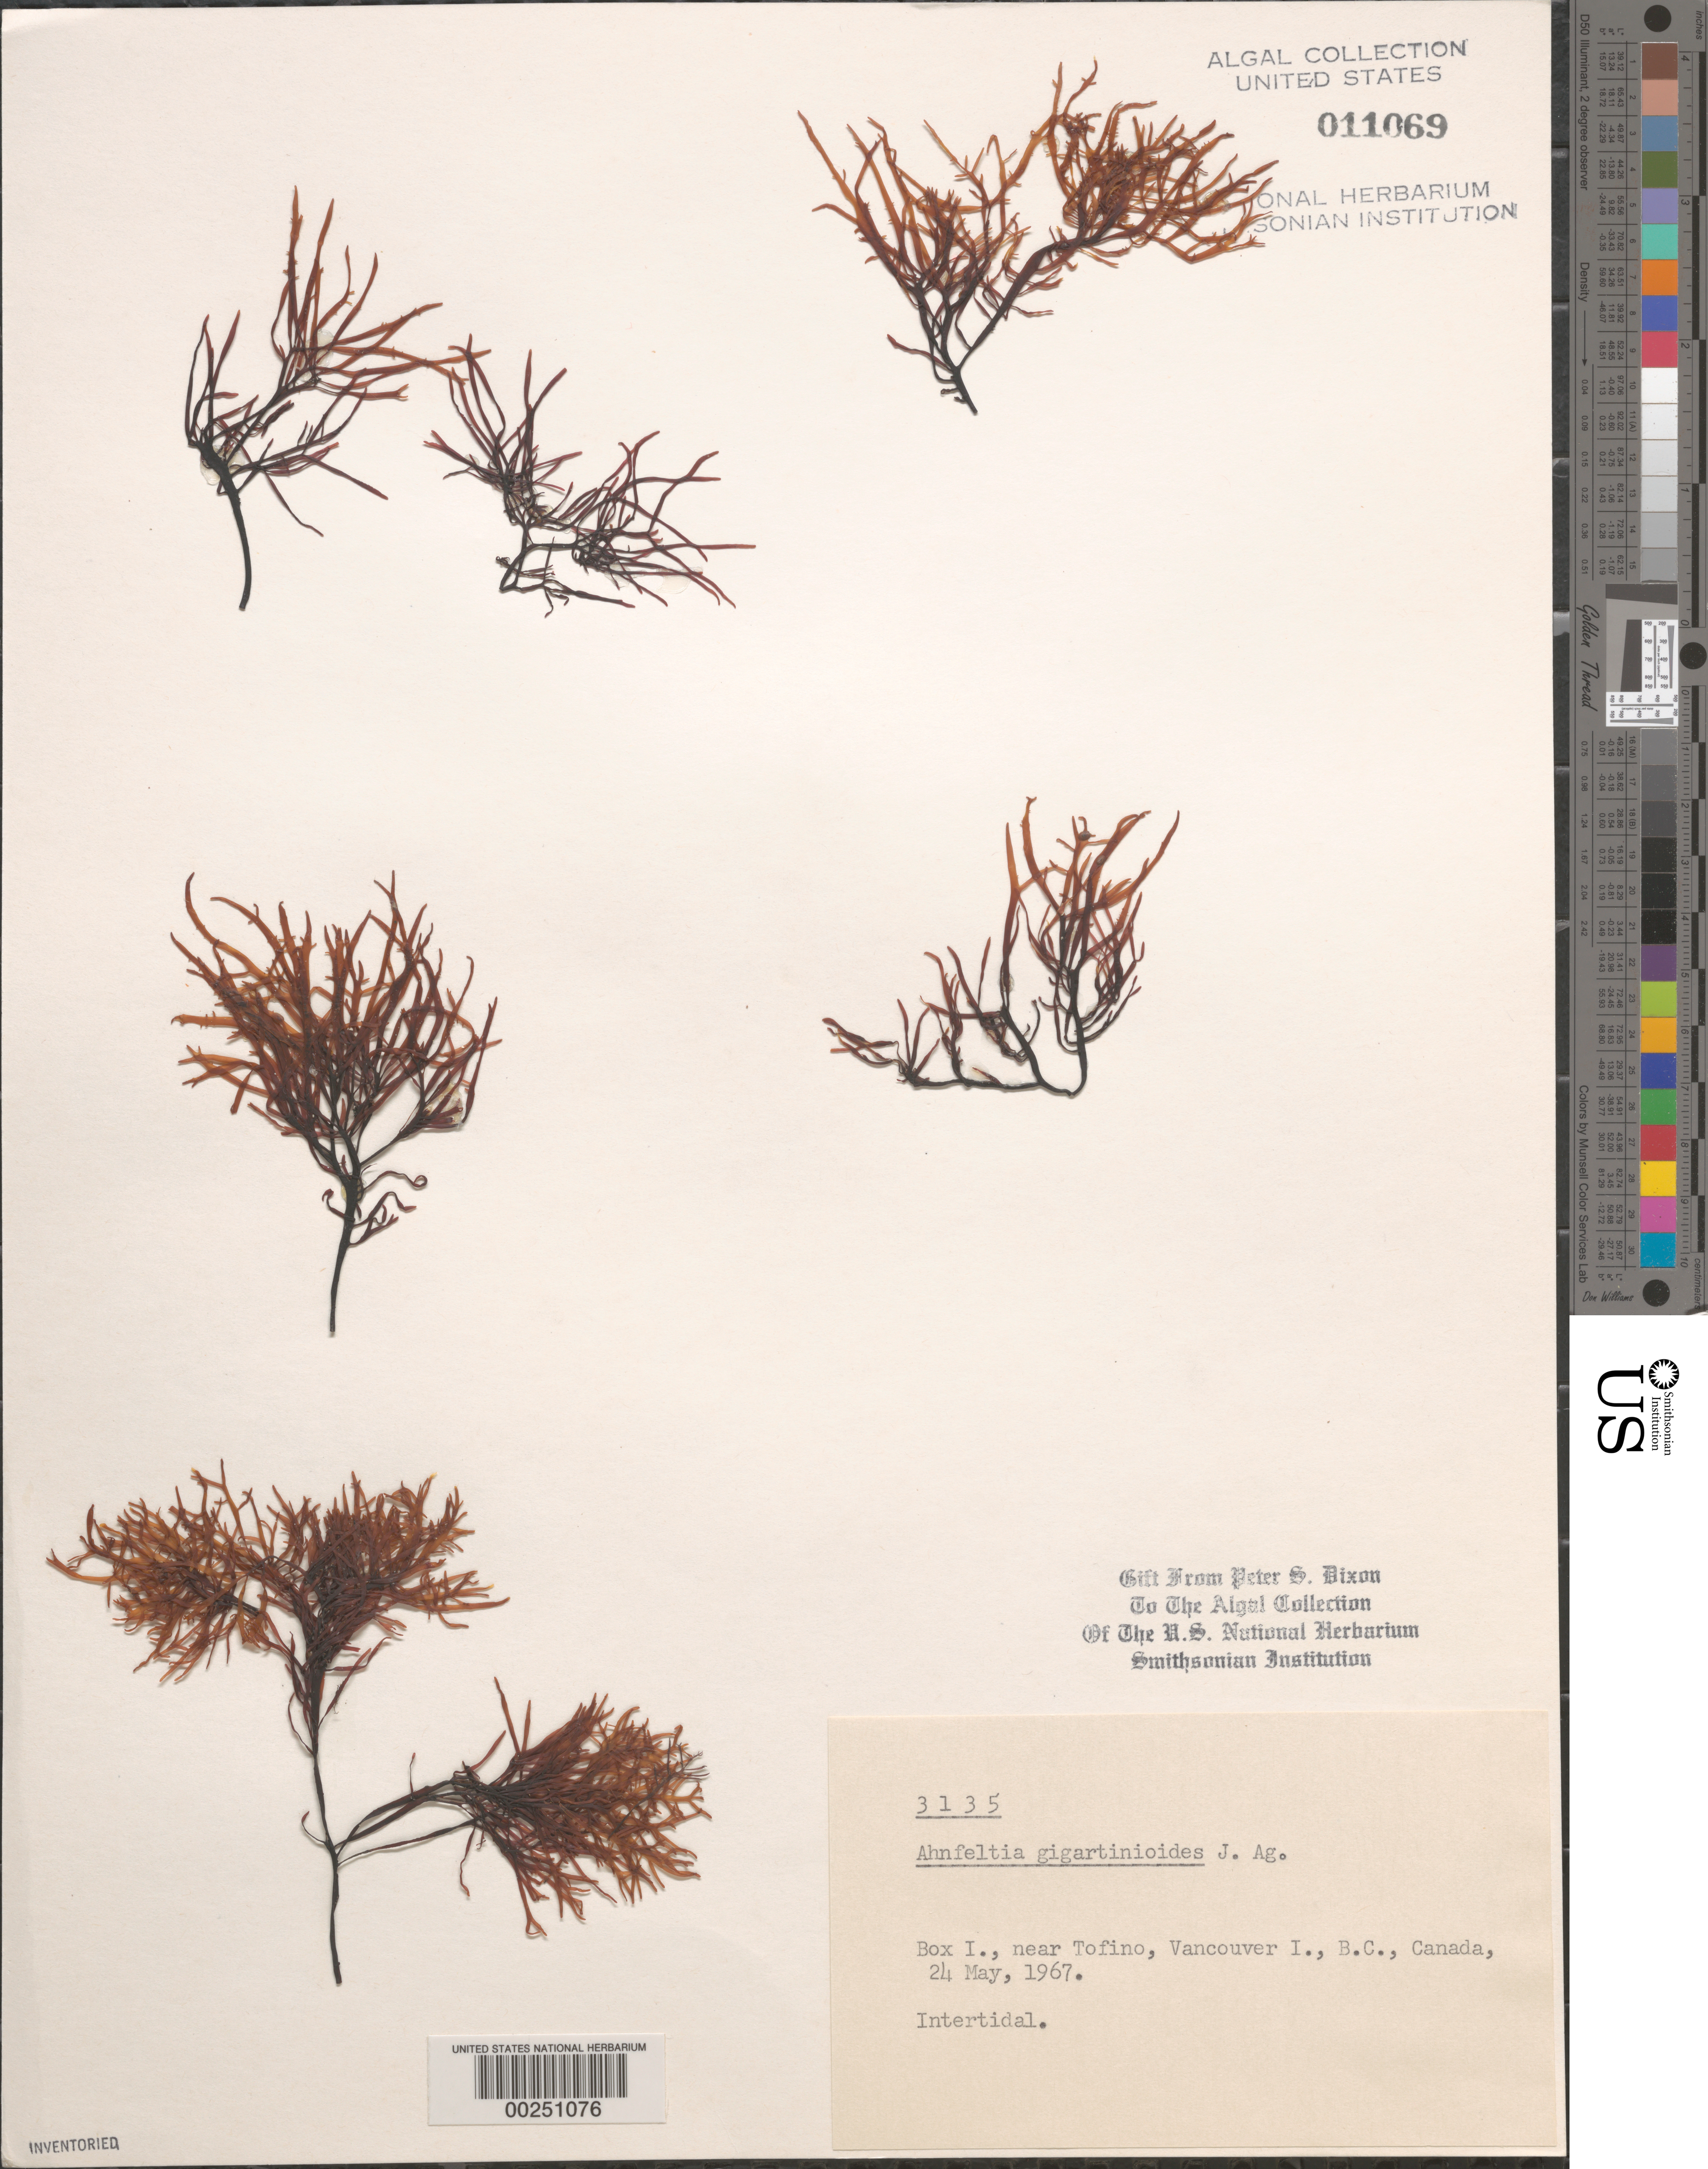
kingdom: Plantae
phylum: Rhodophyta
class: Florideophyceae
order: Ahnfeltiales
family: Ahnfeltiaceae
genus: Ahnfeltia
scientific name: Ahnfeltia gigartinoides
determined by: Dixon, P. S.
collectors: P. S. Dixon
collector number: PSD 3135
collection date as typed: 24 May 1967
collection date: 1967-05-24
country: Canada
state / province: British Columbia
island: Box Island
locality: Near Tofino, Vancouver Island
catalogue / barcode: US 11069